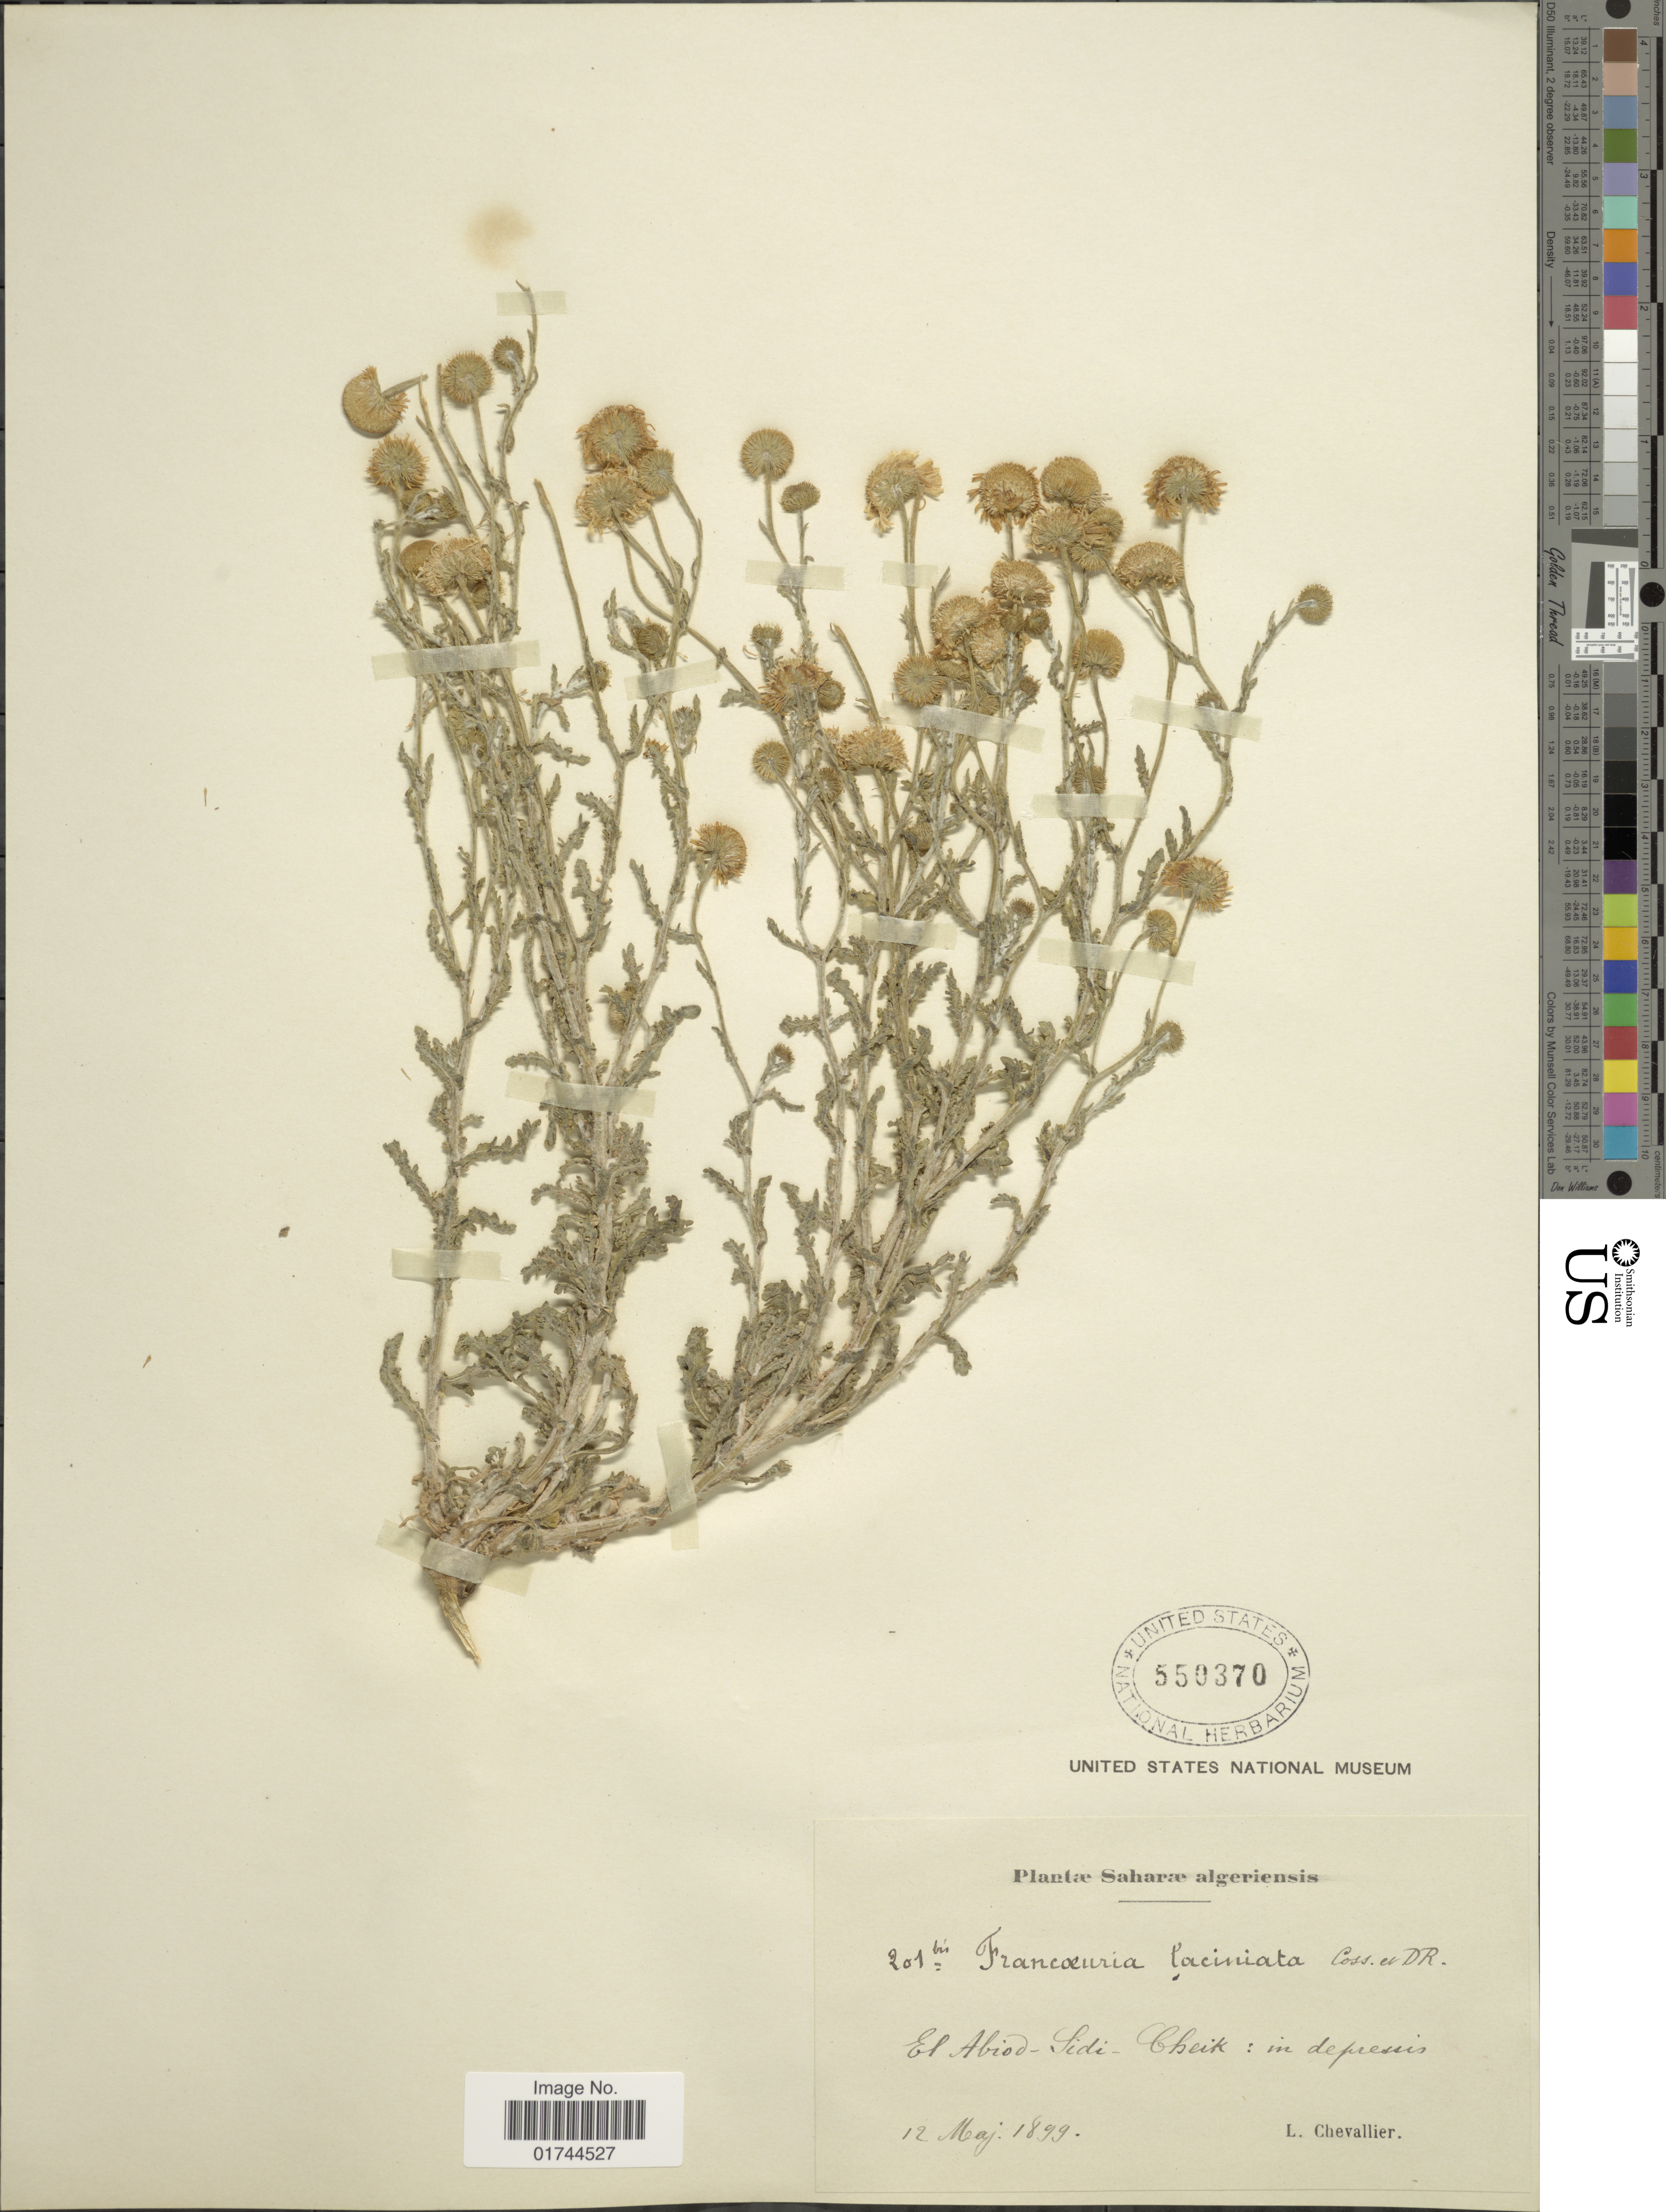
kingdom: Plantae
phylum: Tracheophyta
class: Magnoliopsida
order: Asterales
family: Asteraceae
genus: Pulicaria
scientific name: Pulicaria laciniata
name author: (Coss. & Durieu) Thell.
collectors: L. Chevallier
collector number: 201bu*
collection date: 1899-05-12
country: Algeria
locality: Saharae Algeriensis, El Abiod Sidi Cheik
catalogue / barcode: US 550370